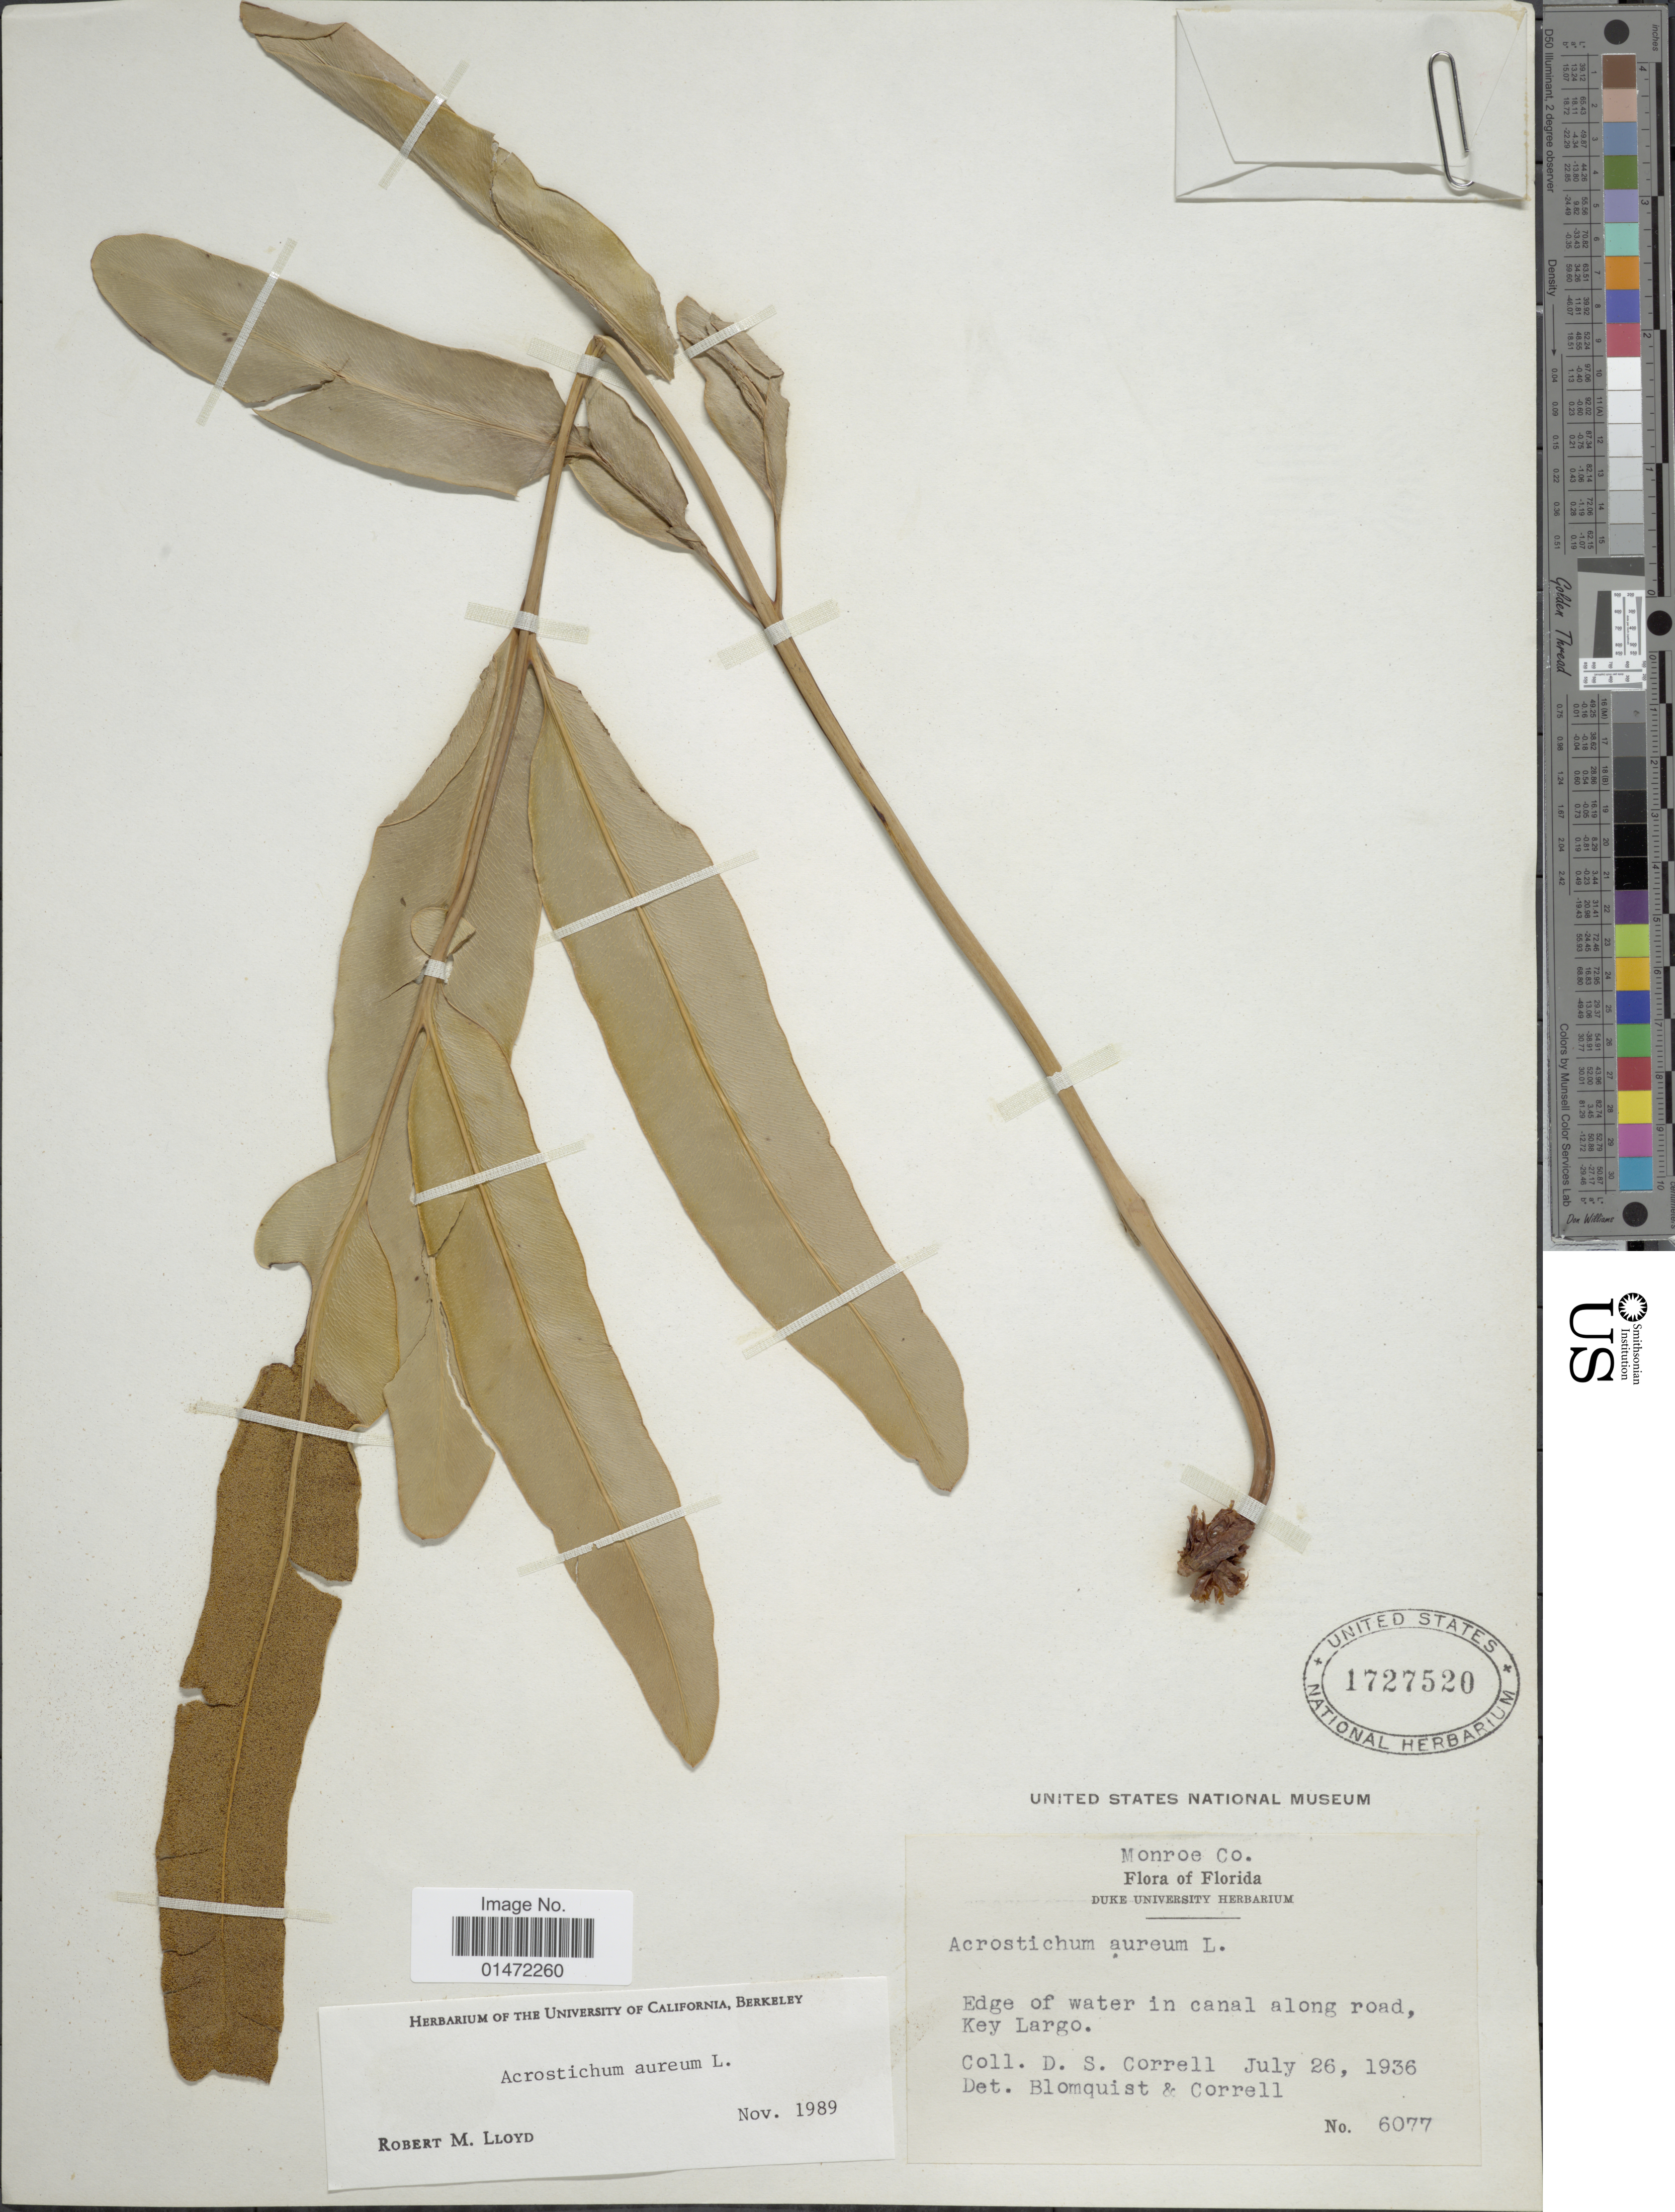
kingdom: Plantae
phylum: Tracheophyta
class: Polypodiopsida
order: Polypodiales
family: Pteridaceae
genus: Acrostichum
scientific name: Acrostichum aureum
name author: L.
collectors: D. S. Correll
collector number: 6077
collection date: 1936-07-26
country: United States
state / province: Florida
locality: Monroe Co. Edge of water in canal along road, Key Largo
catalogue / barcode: US 1727520